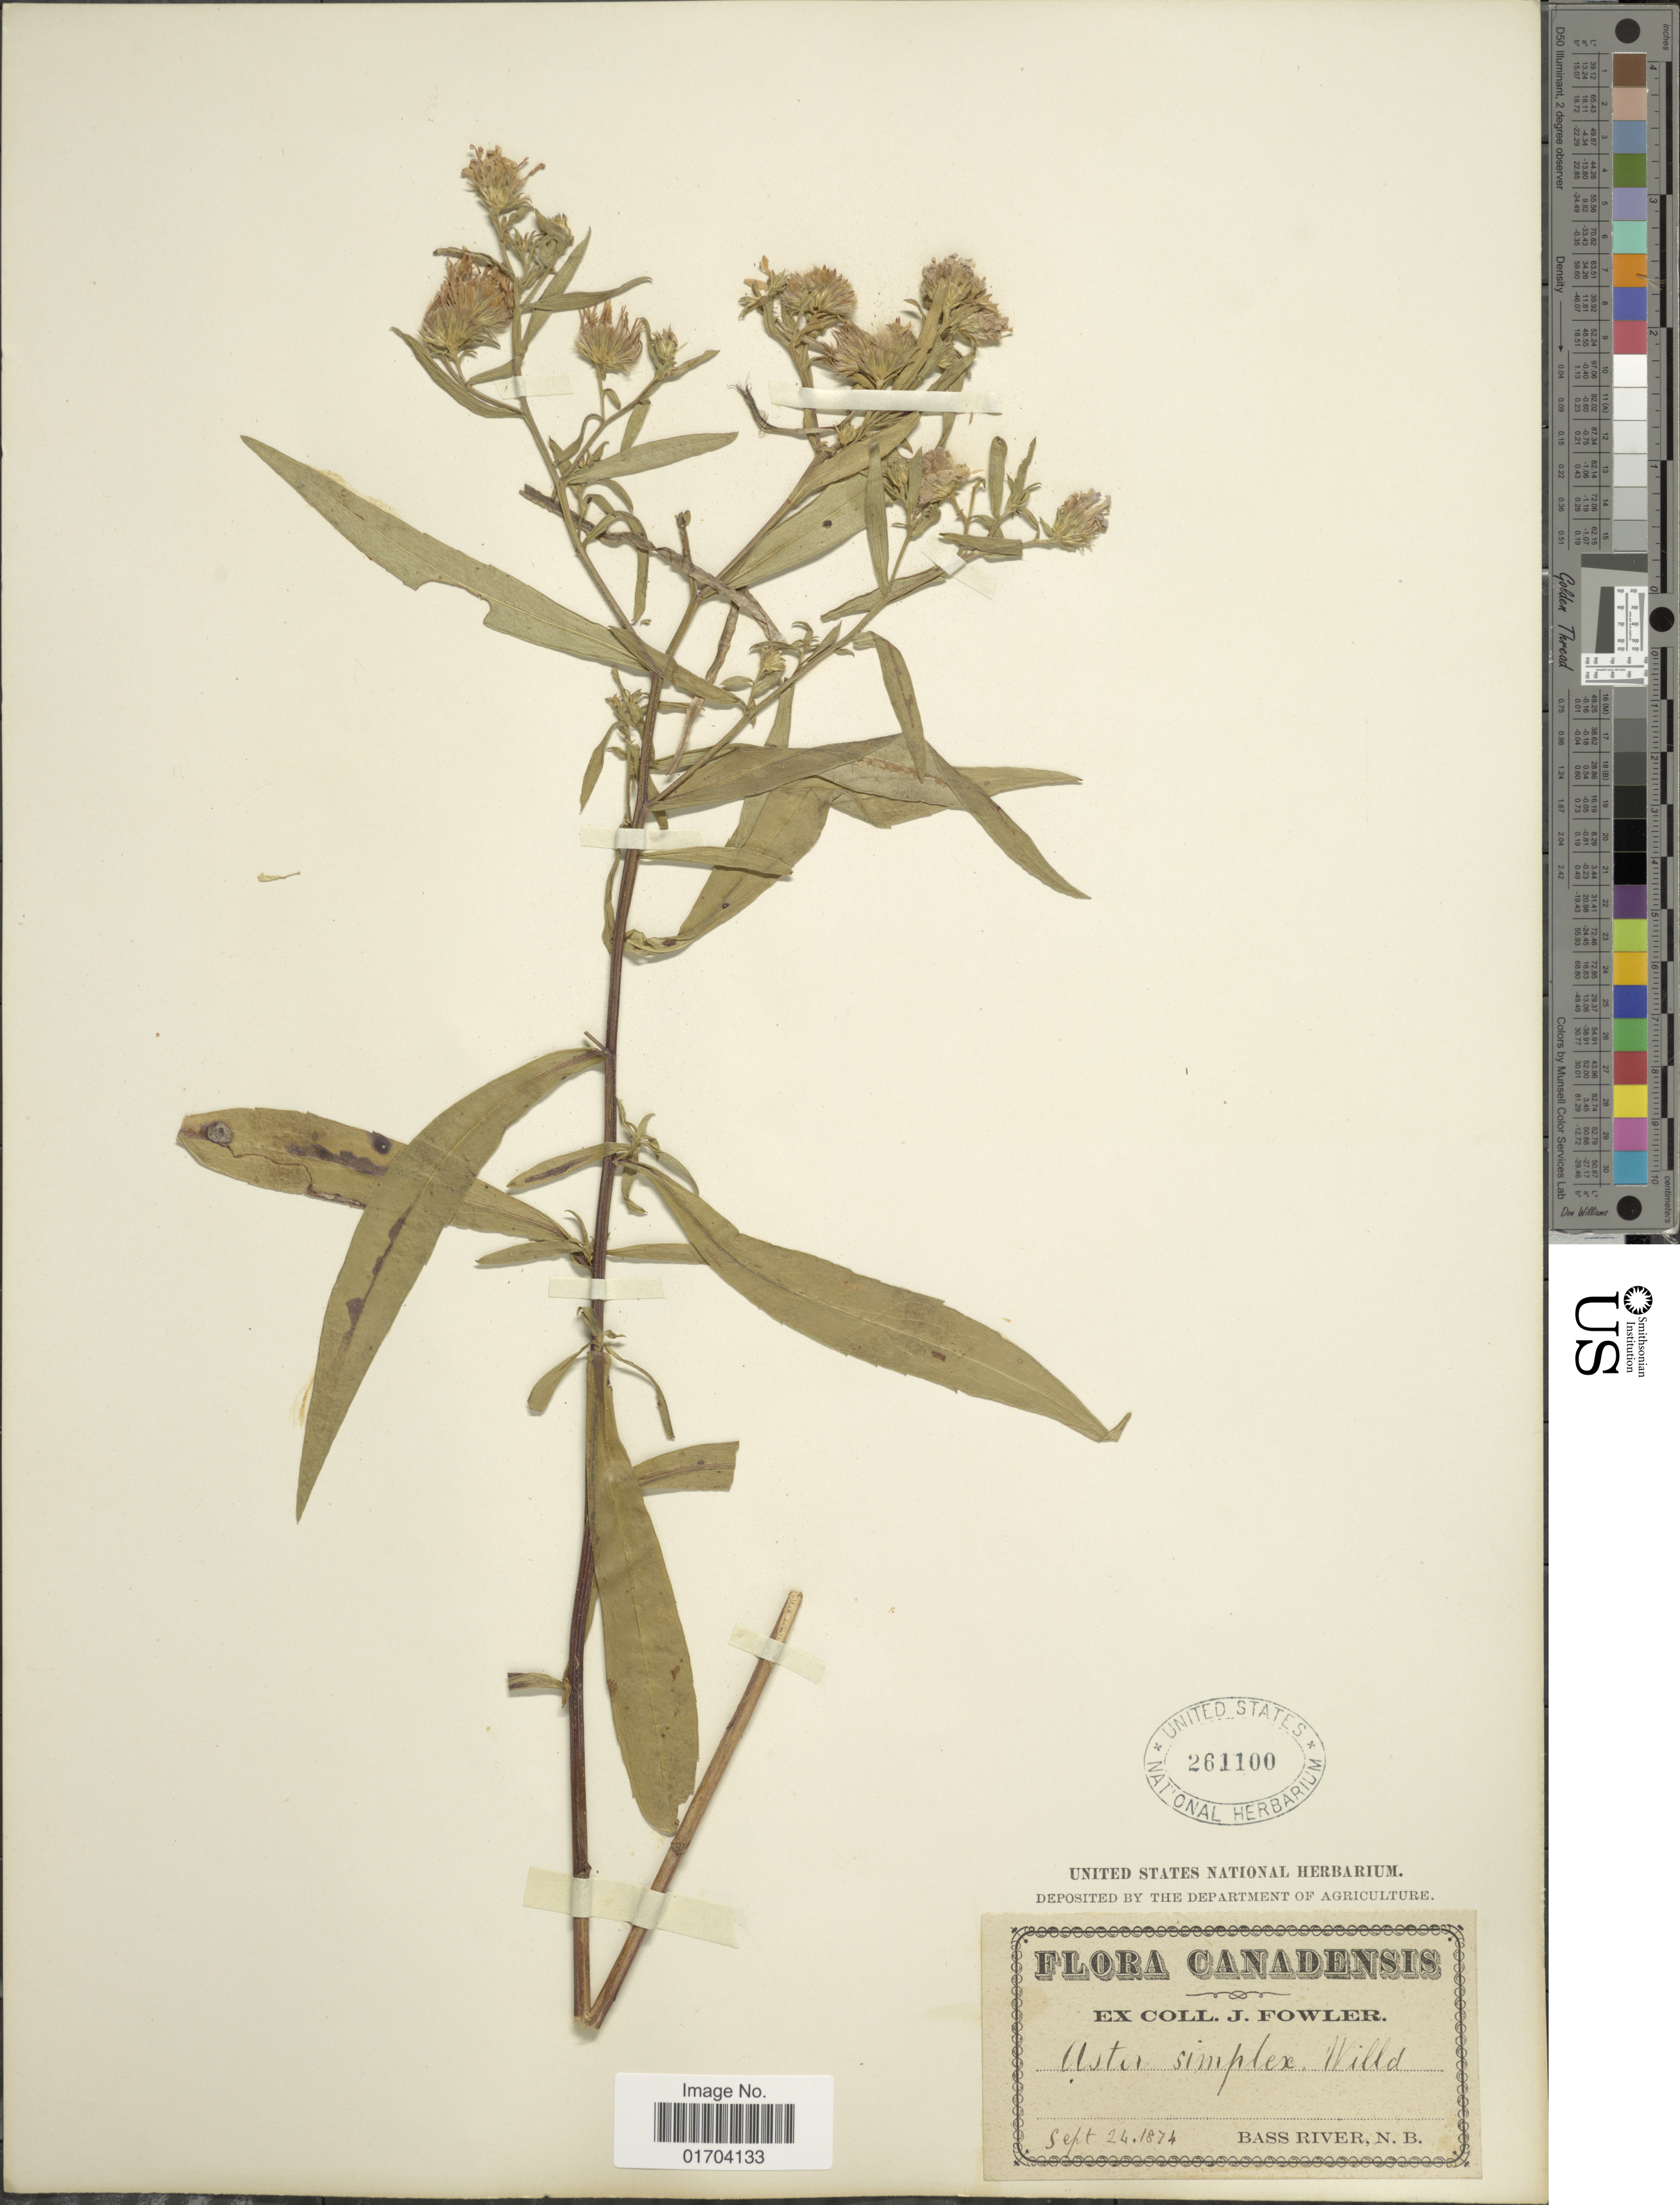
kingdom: Plantae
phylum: Tracheophyta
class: Magnoliopsida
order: Asterales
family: Asteraceae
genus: Symphyotrichum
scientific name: Symphyotrichum sp.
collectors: J. P. Fowler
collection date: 1874-09-24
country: Canada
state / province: New Brunswick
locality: Bass River.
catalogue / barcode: US 261100